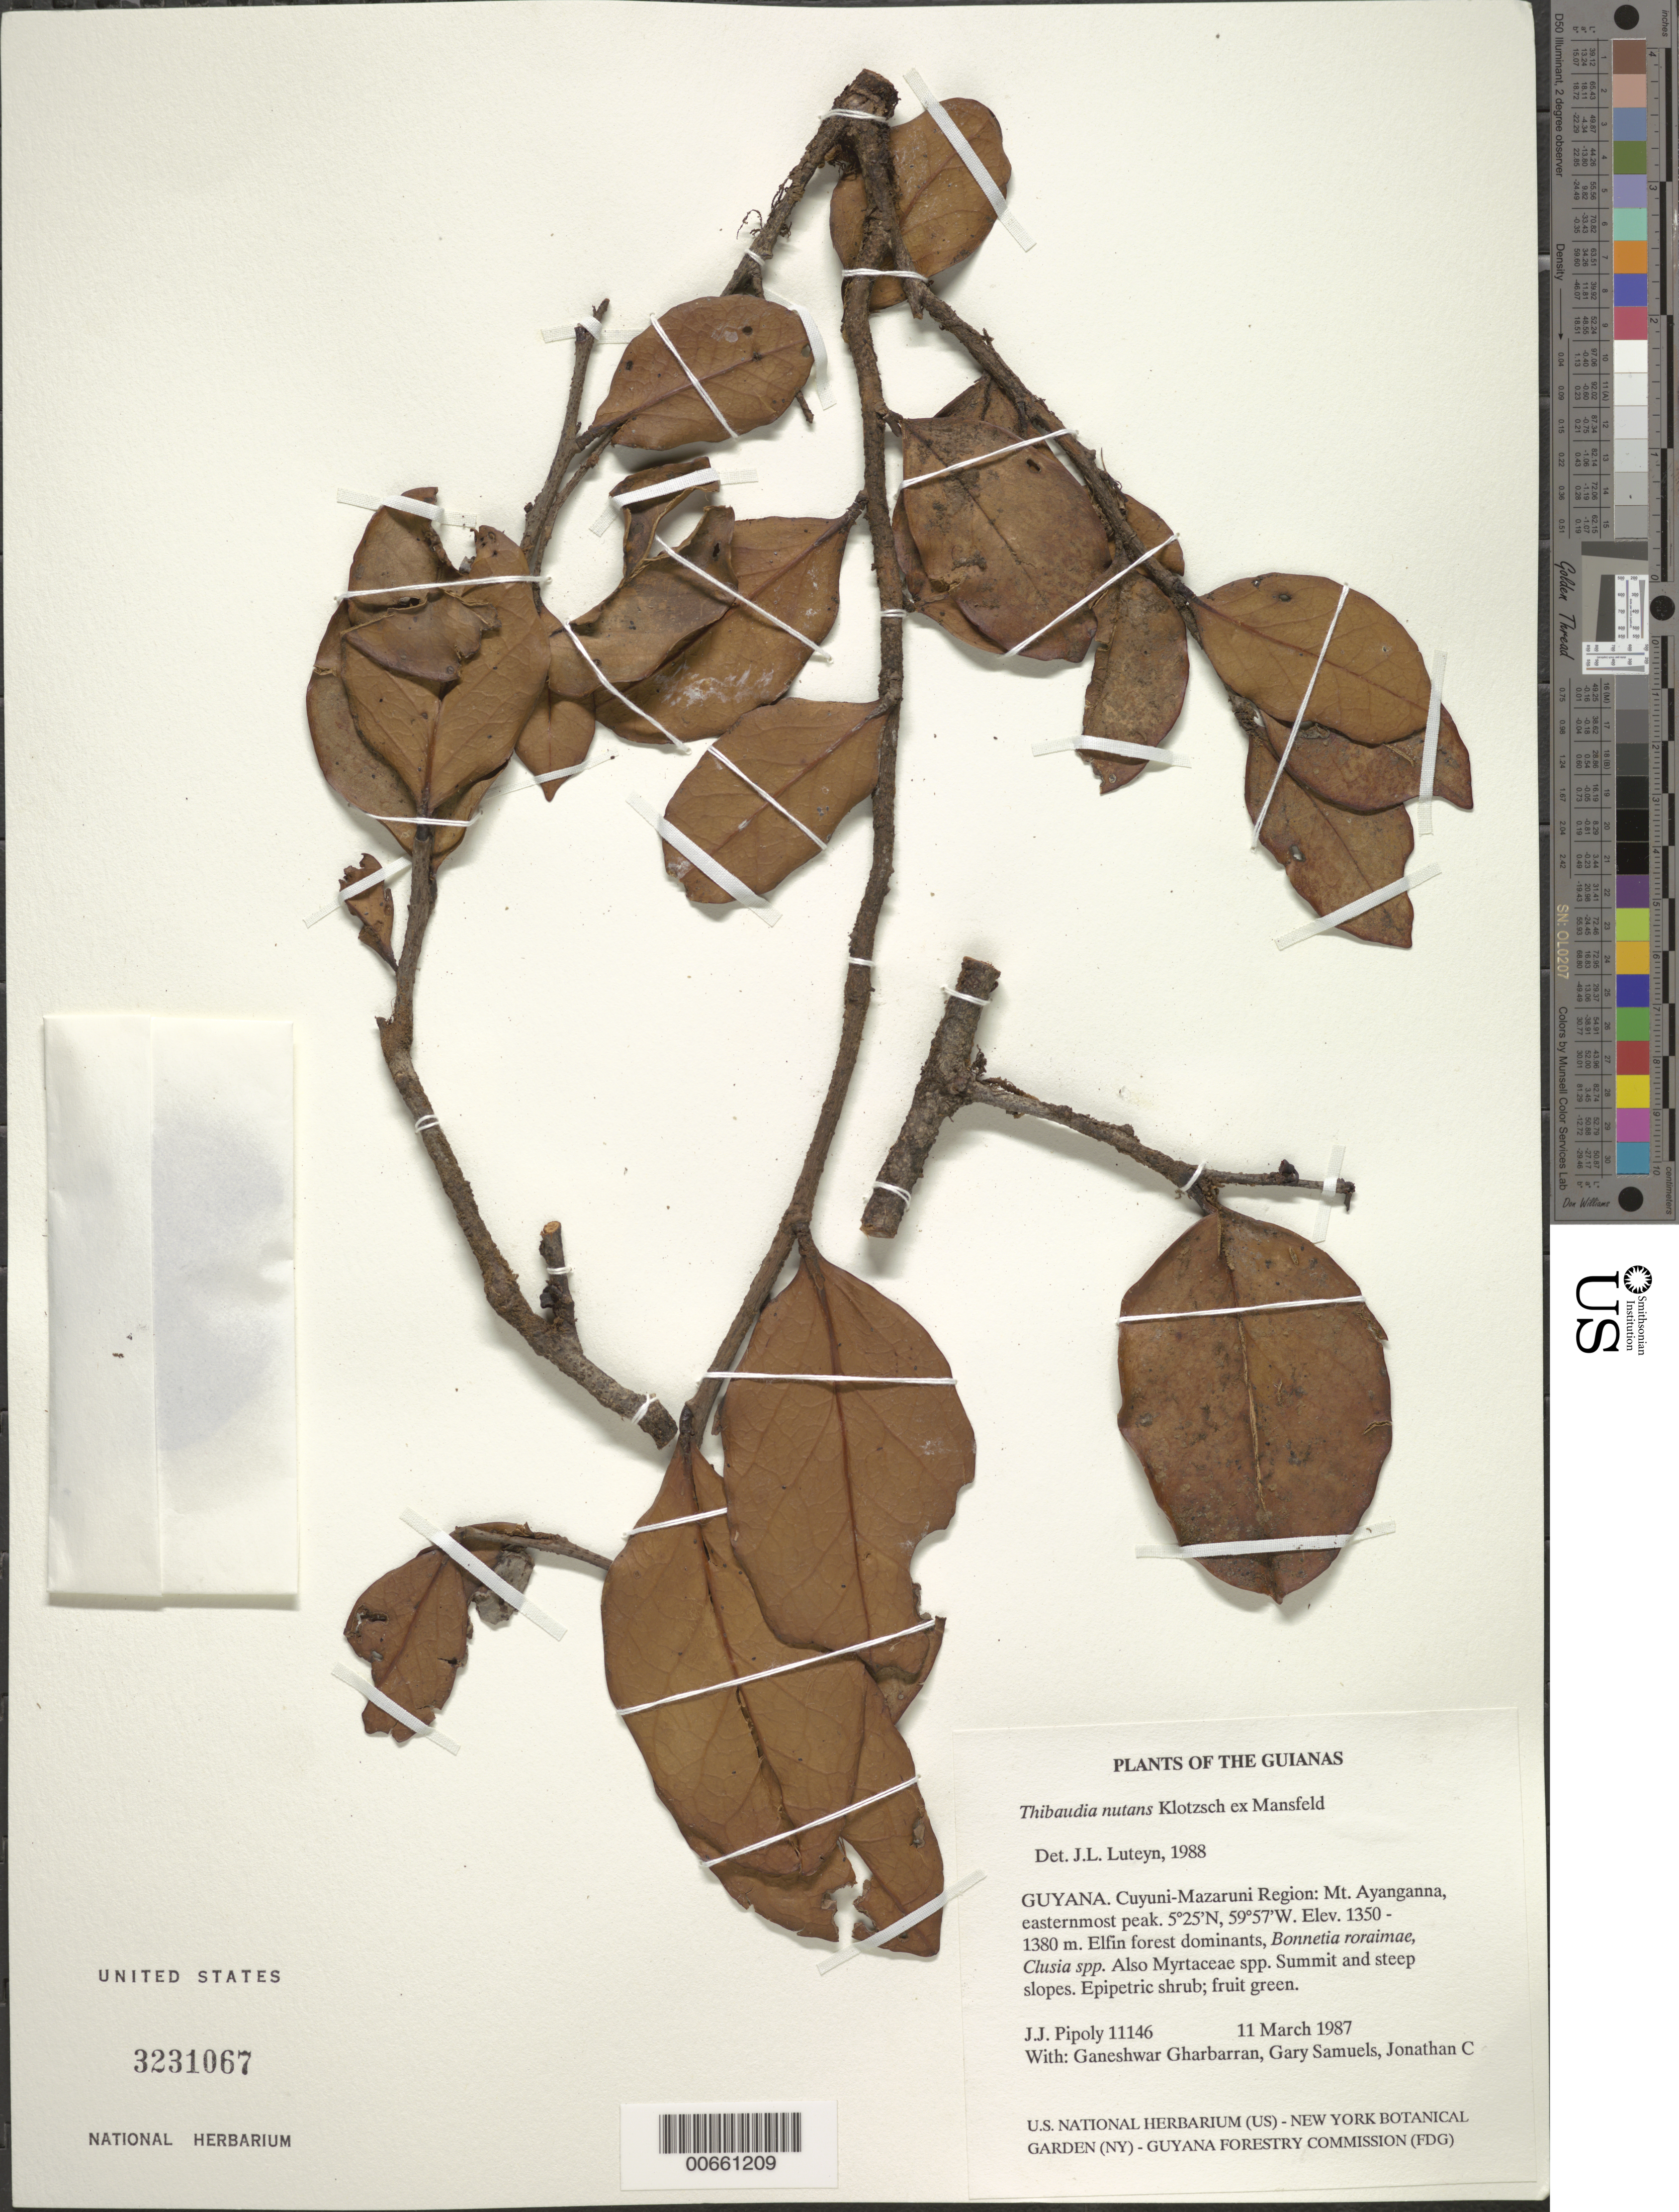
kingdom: Plantae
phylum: Tracheophyta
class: Magnoliopsida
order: Ericales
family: Ericaceae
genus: Thibaudia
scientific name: Thibaudia nutans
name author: Klotzsch ex Mansf.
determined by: Luteyn, J. L.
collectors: J. J. Pipoly, G. Gharbarran, G. Samuels & J. Chin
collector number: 11146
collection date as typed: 11 March 1987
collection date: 1987-03-11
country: Guyana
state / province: Cuyuni-Mazaruni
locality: Mt. Ayanganna, easternmost peak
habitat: Summit and steep slopes. Elfin forest dominated by Bonnetia roraimae, Clusia spp., various Myrtaceae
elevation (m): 1350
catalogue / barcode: US 3231067